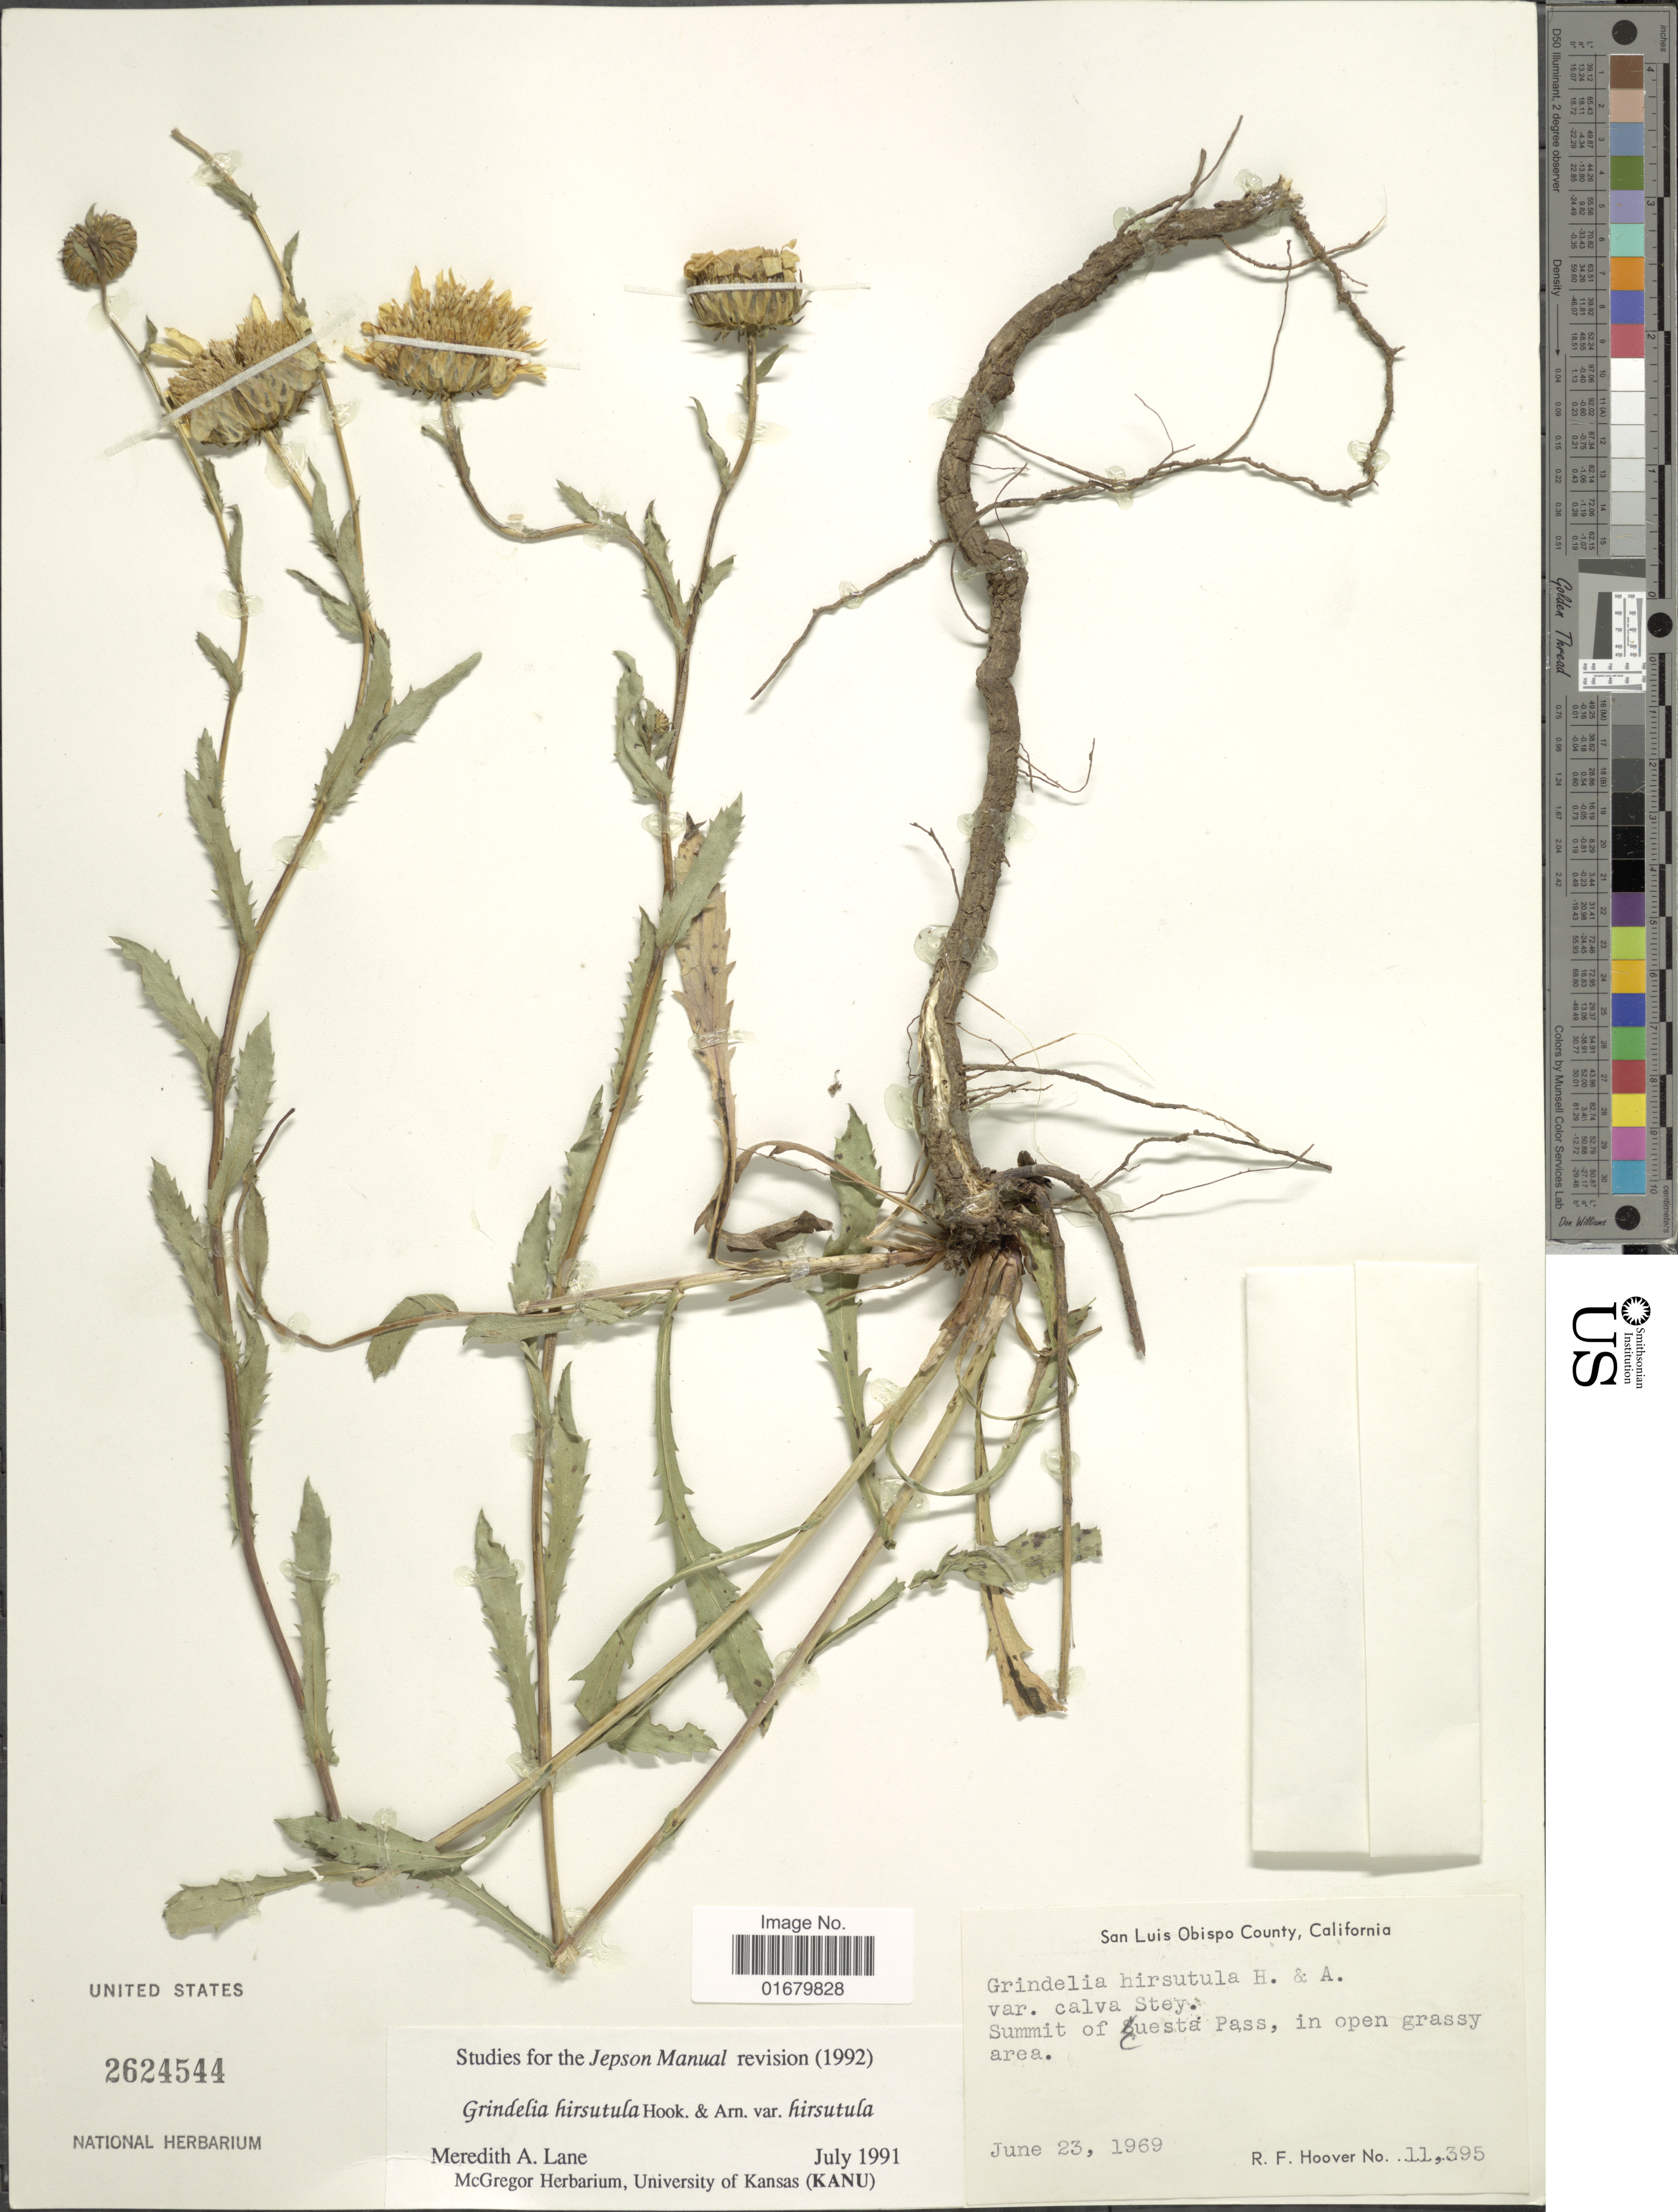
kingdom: Plantae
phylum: Tracheophyta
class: Magnoliopsida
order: Asterales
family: Asteraceae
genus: Grindelia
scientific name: Grindelia hirsutula var. hirsutula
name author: Hook. & Arn.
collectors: R. F. Hoover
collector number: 11395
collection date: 1969-06-23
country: United States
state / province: California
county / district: San Luis Obispo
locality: San Luis Obispo County. Summit of Cuesta Pass.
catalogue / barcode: US 2624544